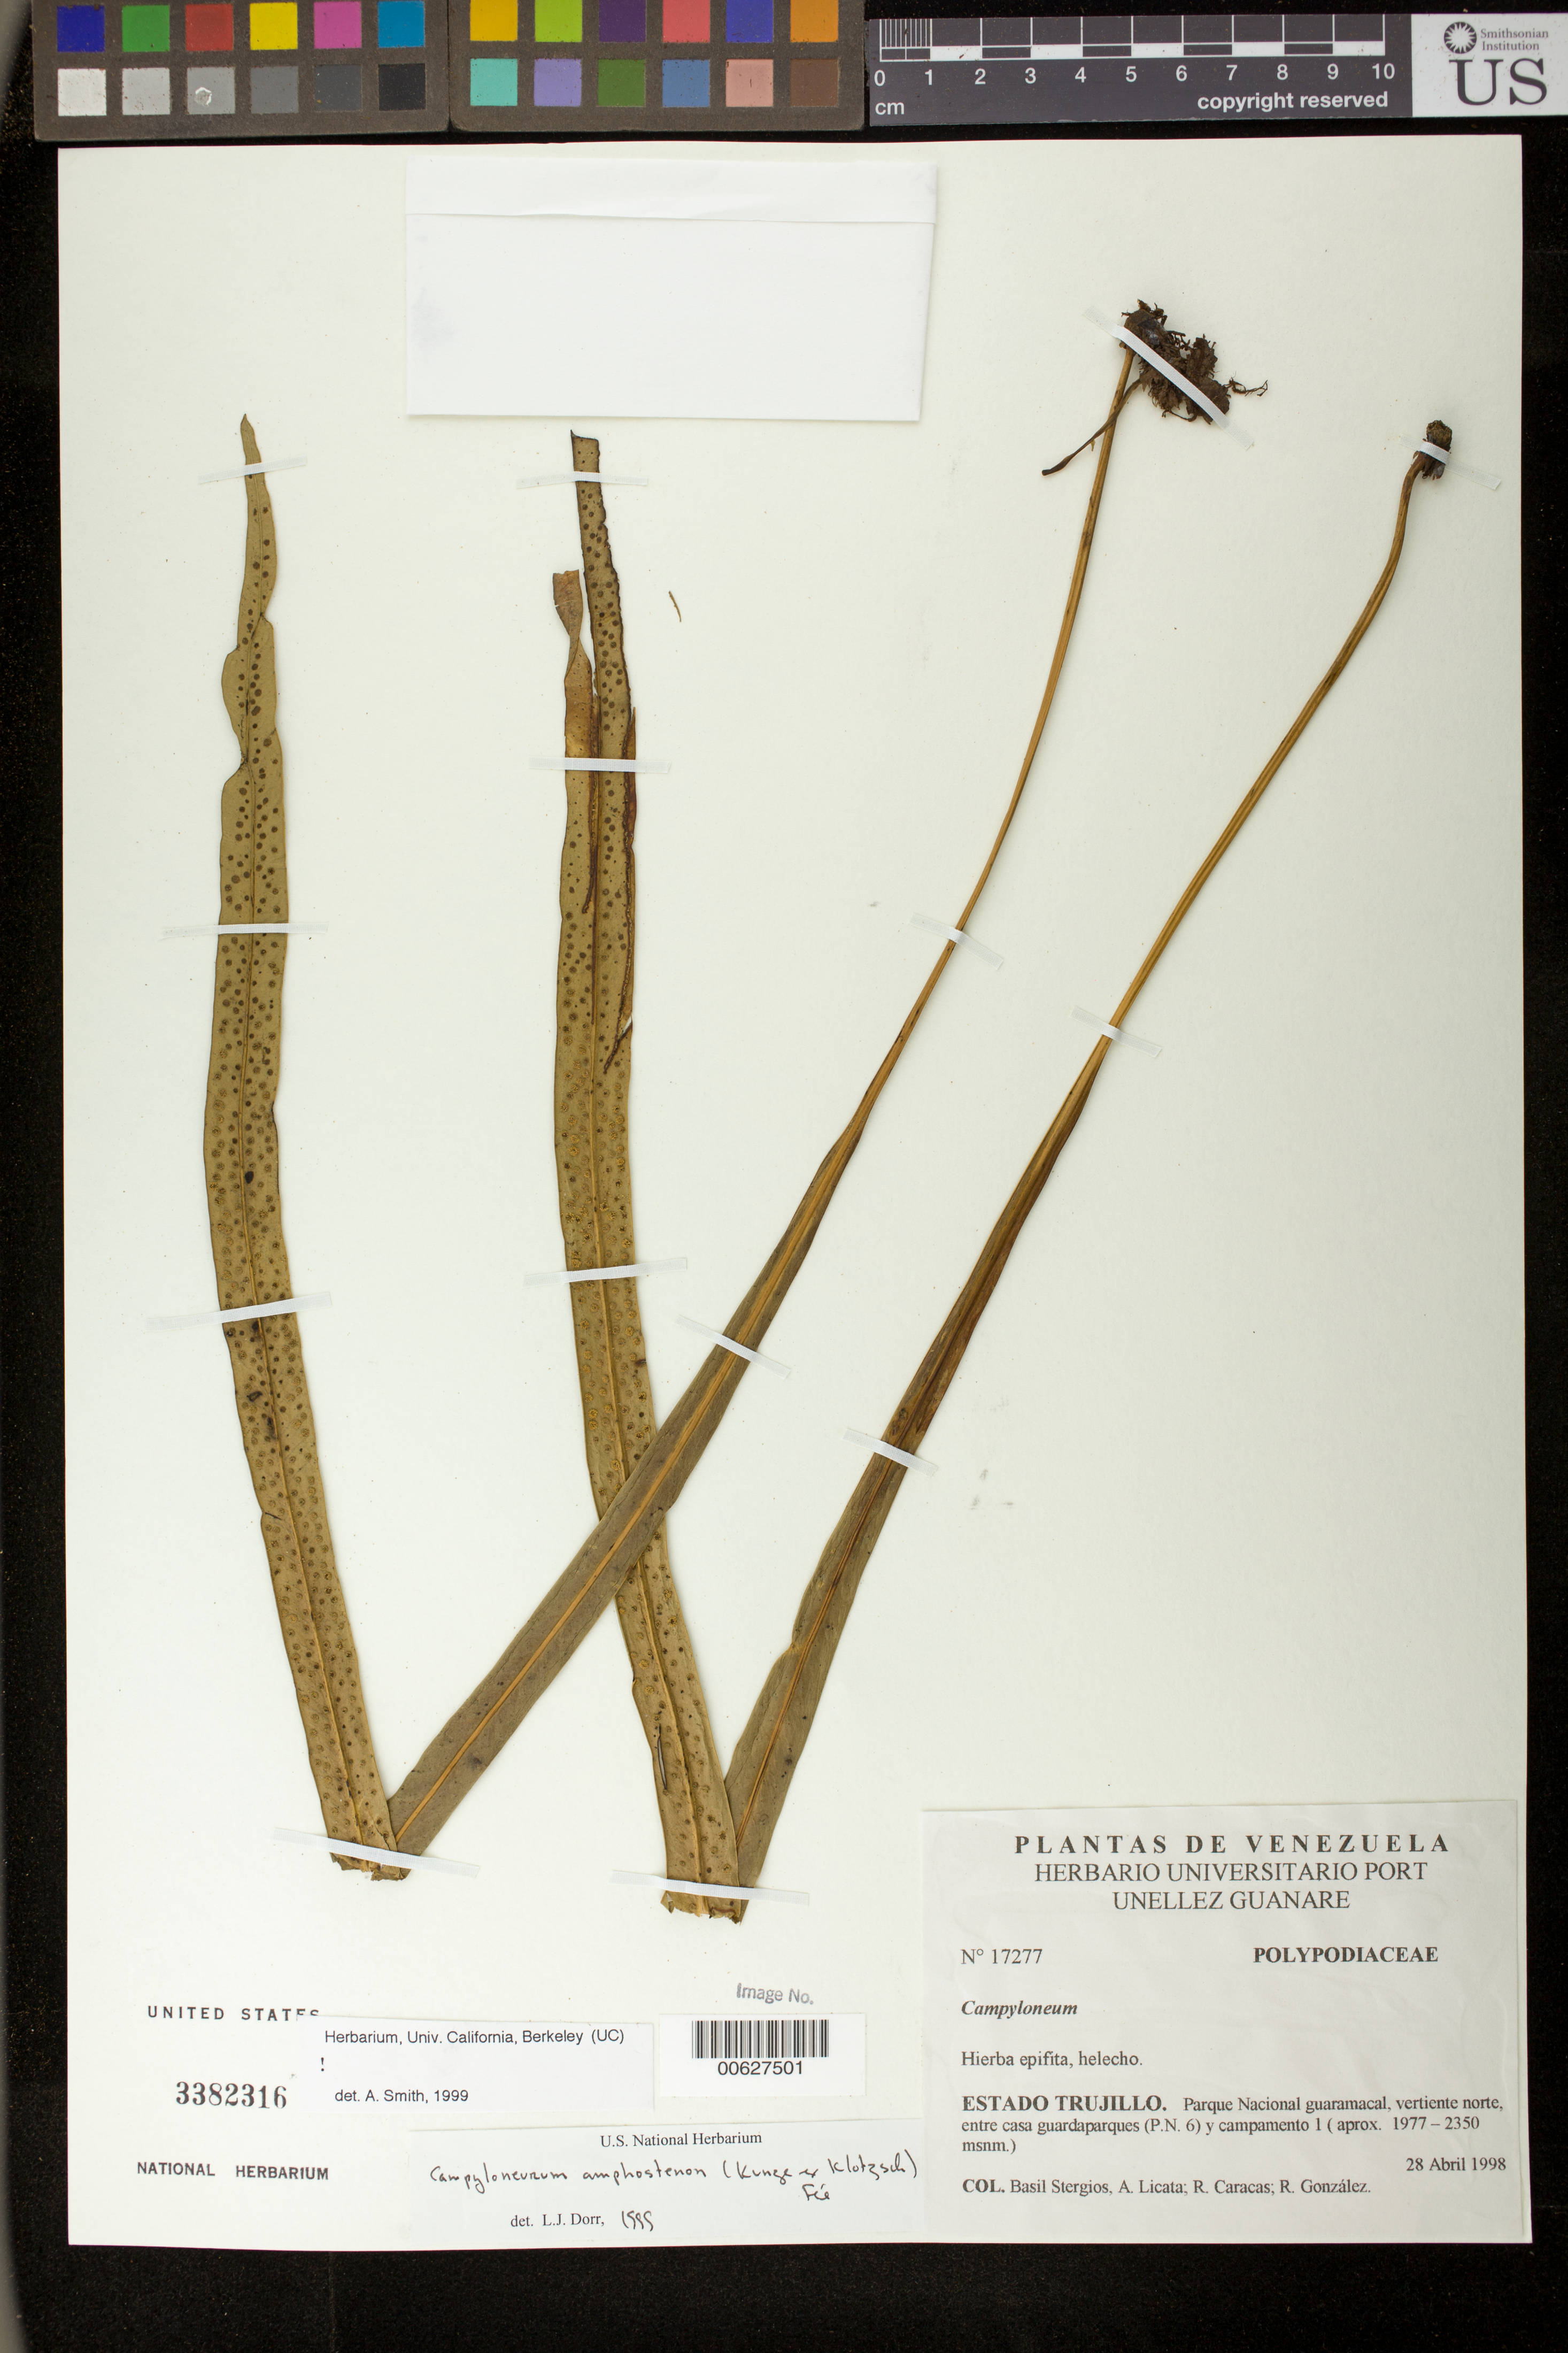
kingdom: Plantae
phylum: Tracheophyta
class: Polypodiopsida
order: Polypodiales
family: Polypodiaceae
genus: Campyloneurum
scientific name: Campyloneurum amphostenon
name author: (Kunze ex Klotzsch) Fée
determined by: Dorr, L. J.; Smith, A.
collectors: B. G. Stergios, A. Licata, R. Caracas & R. González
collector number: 17277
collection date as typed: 28 Apr 1998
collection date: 1998-04-28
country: Venezuela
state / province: Trujillo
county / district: Boconó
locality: Parque Nacional Guaramacal, vertiente N, entre casa guardaparques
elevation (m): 1977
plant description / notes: PORT, US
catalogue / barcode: US 3382316